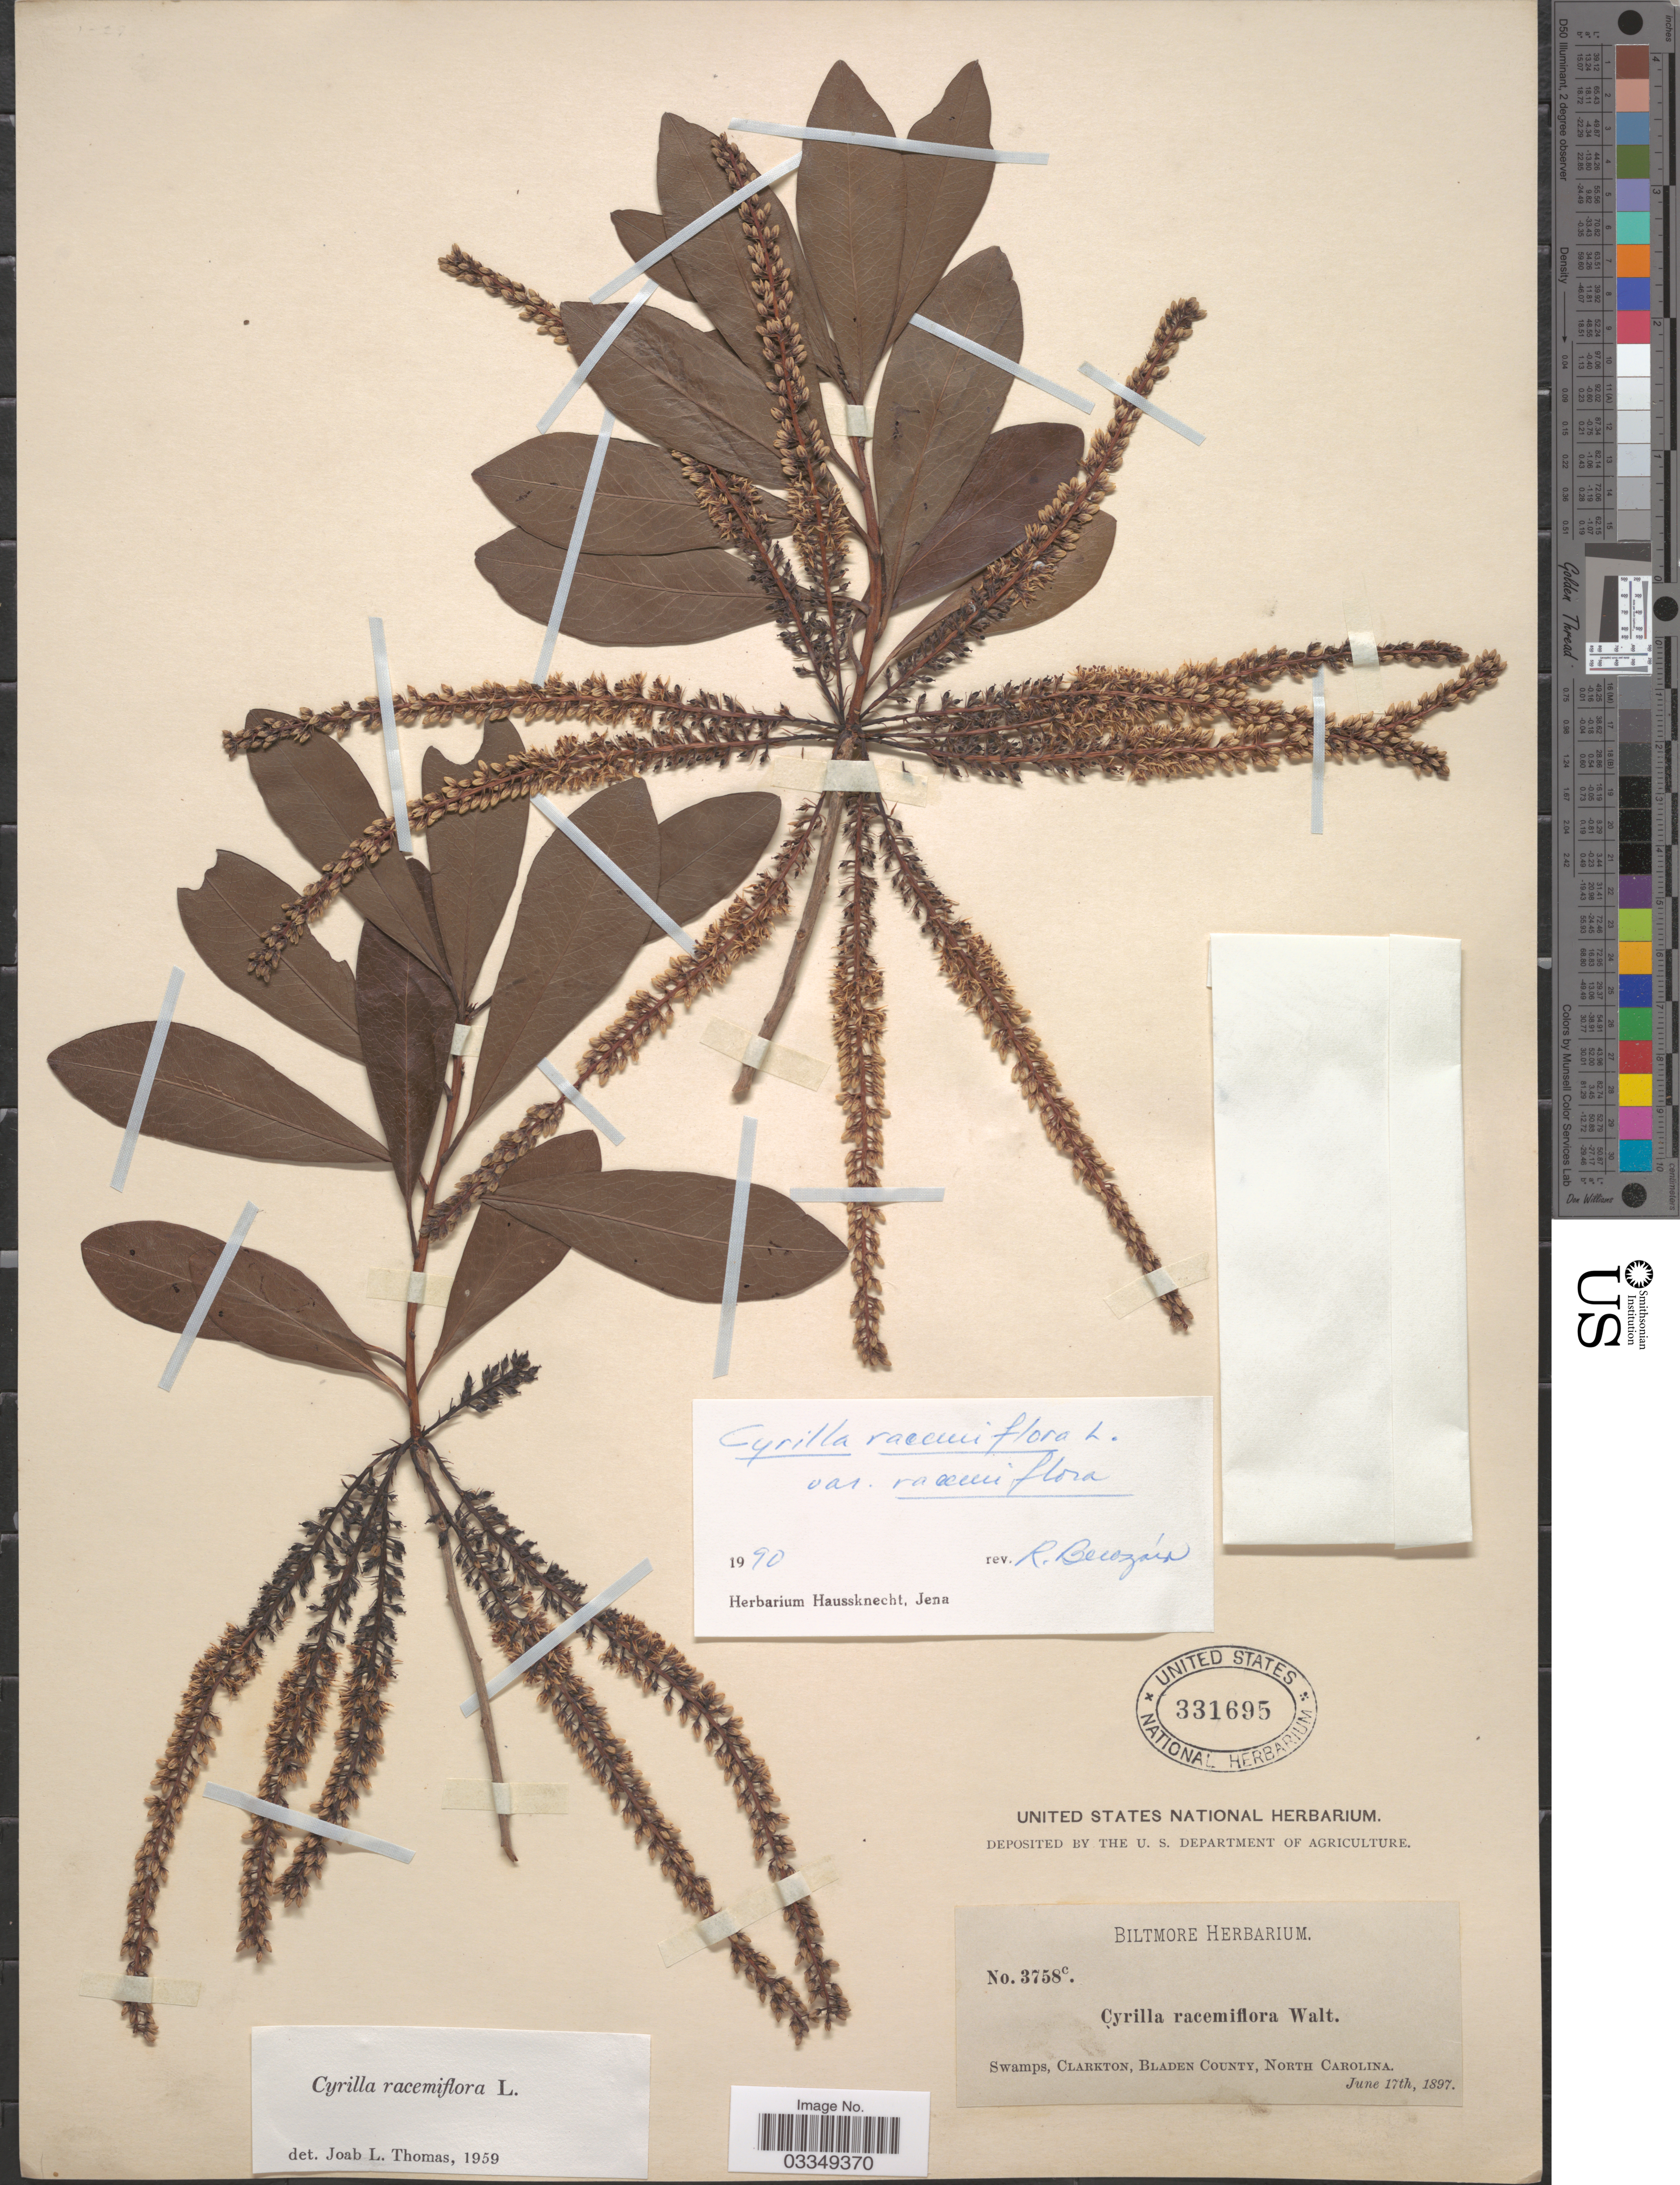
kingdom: Plantae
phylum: Tracheophyta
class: Magnoliopsida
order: Ericales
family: Cyrillaceae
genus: Cyrilla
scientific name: Cyrilla racemiflora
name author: L.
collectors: ex herb. Biltmore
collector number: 3758c.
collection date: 1897-06-17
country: United States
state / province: North Carolina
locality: Clarkton, Bladen County.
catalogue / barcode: US 331695